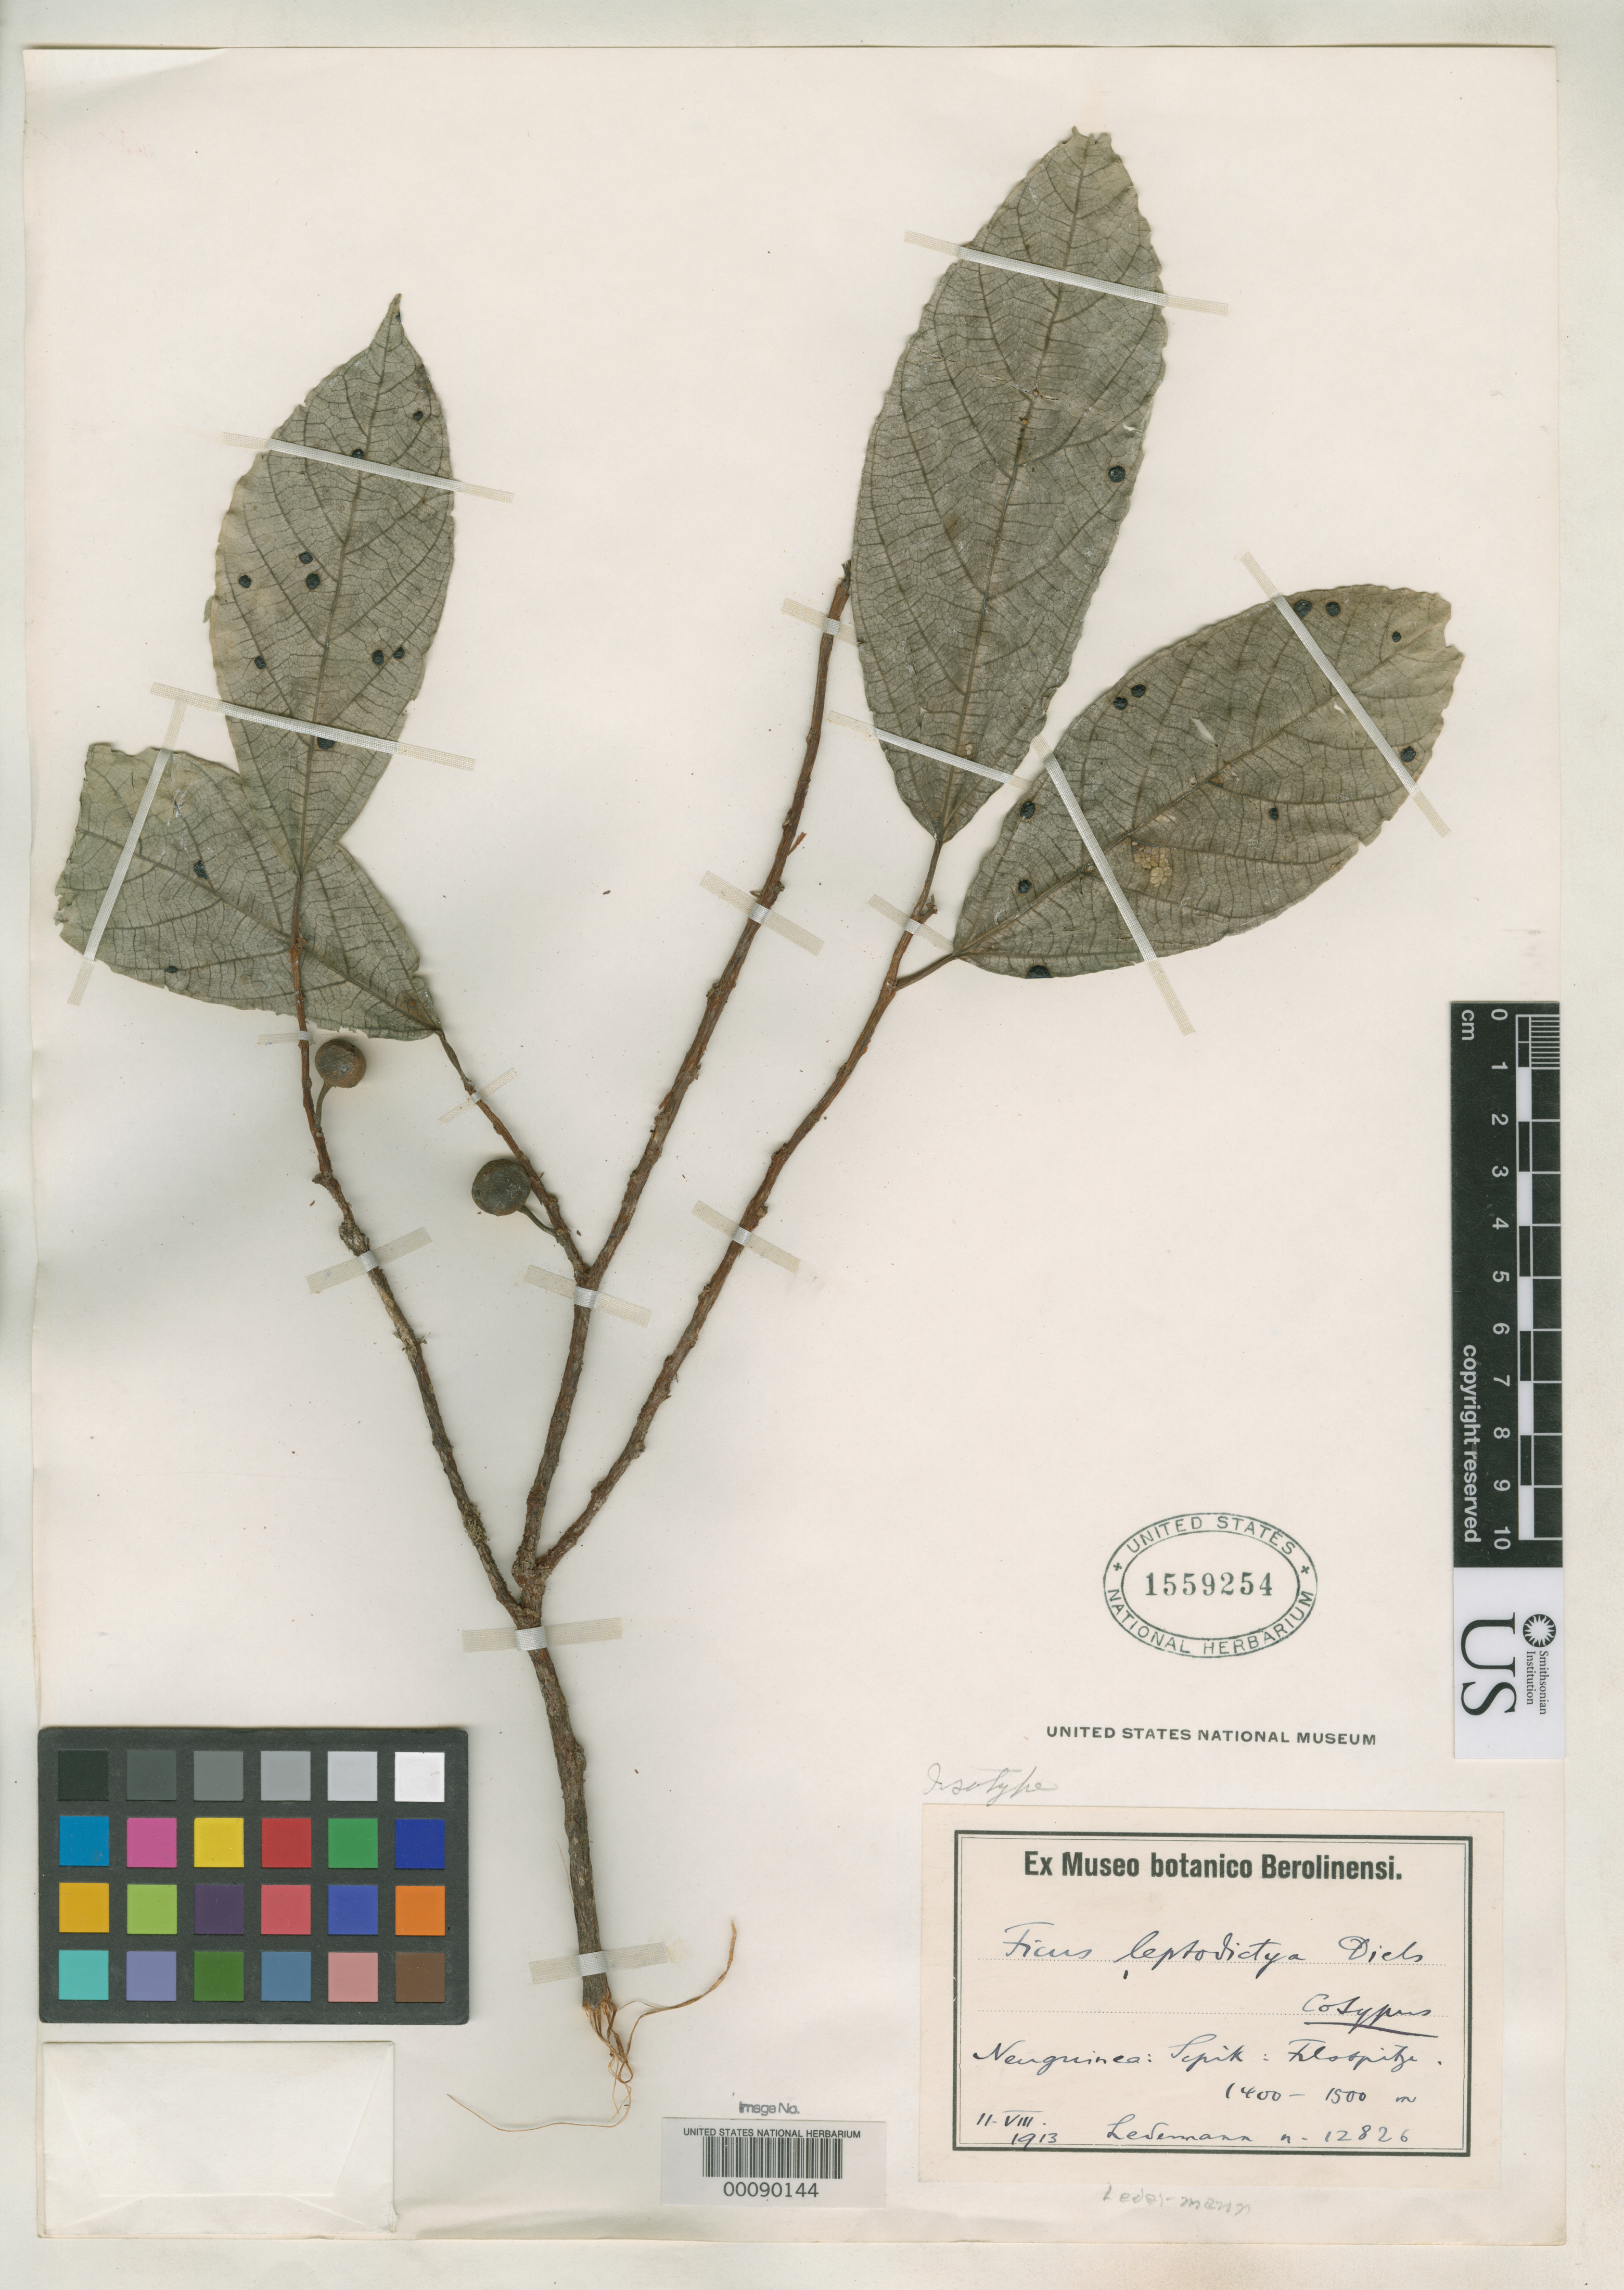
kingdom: Plantae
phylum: Tracheophyta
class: Magnoliopsida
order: Rosales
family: Moraceae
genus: Ficus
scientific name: Ficus leptodictya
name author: Diels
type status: Isotype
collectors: C. Ledermann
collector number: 12826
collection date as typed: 11 Aug 1913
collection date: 1913-08-11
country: Papua New Guinea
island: New Guinea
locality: Sepik.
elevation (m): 1400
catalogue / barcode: US 1559254